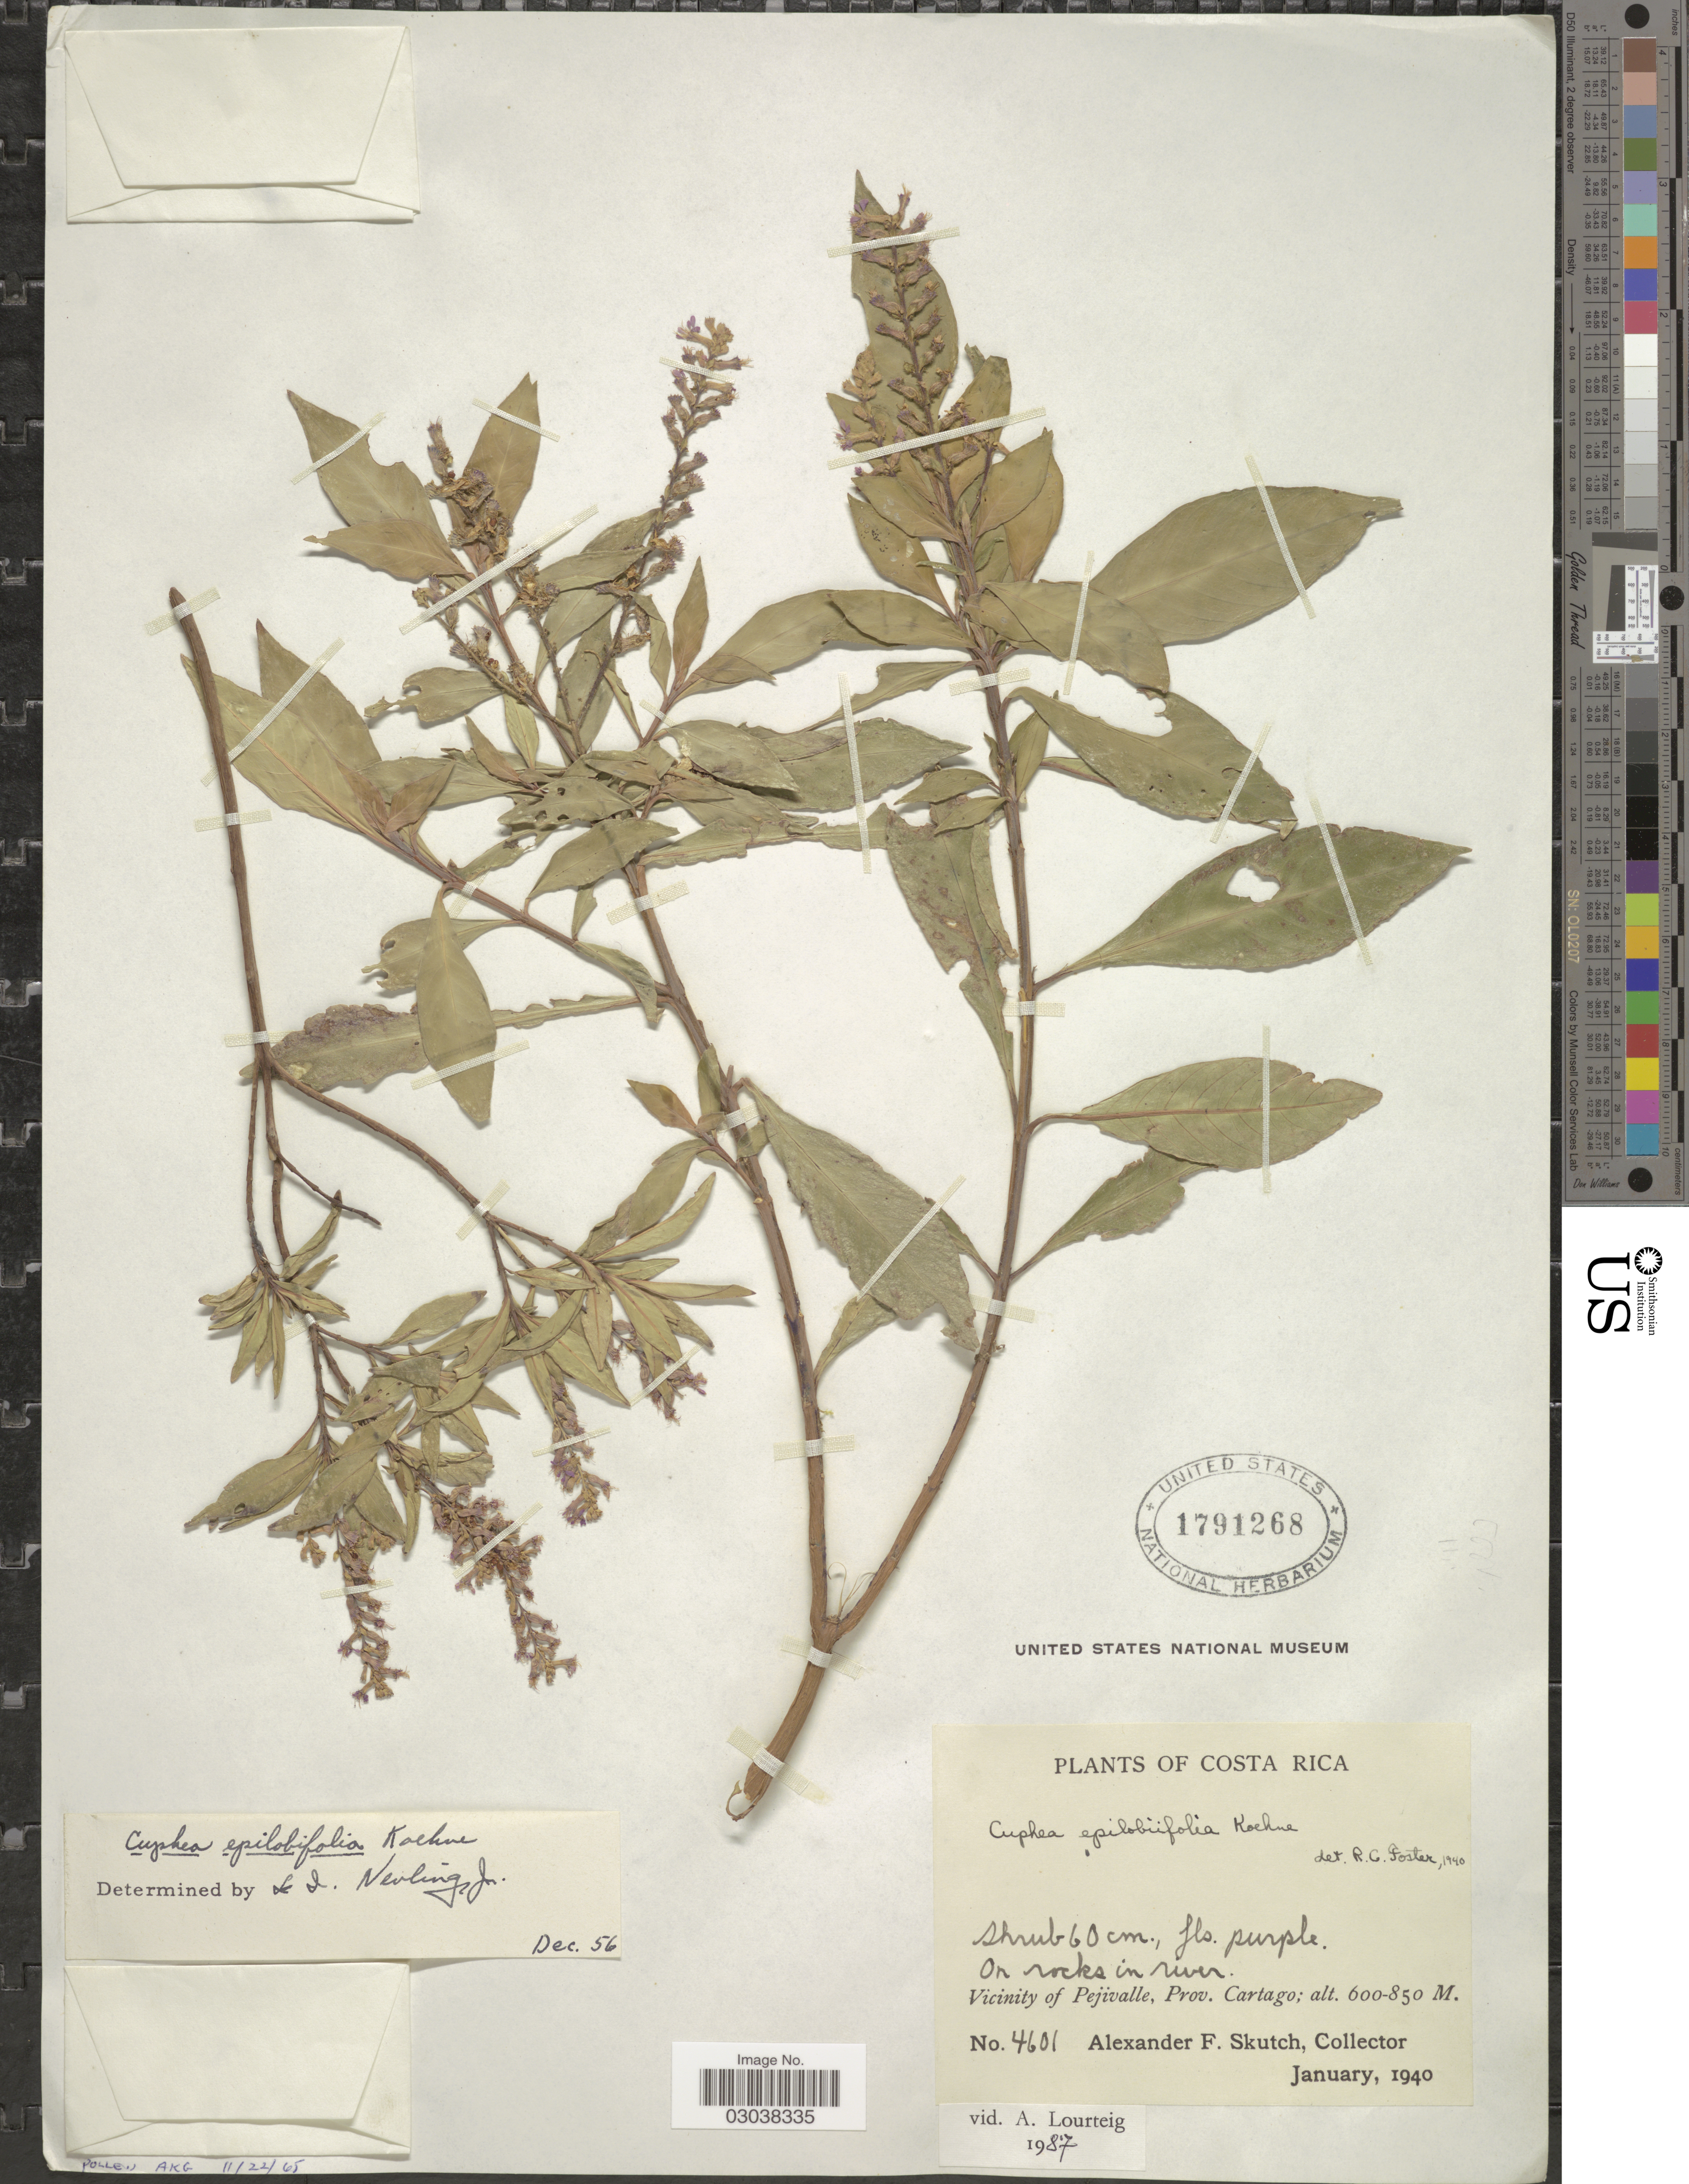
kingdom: Plantae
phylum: Tracheophyta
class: Magnoliopsida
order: Myrtales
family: Lythraceae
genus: Cuphea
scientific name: Cuphea epilobiifolia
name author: Koehne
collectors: A. F. Skutch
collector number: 4601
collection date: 1940-01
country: Costa Rica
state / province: Cartago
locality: Vicinity of Pejivalle.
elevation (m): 600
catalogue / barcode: US 1791268